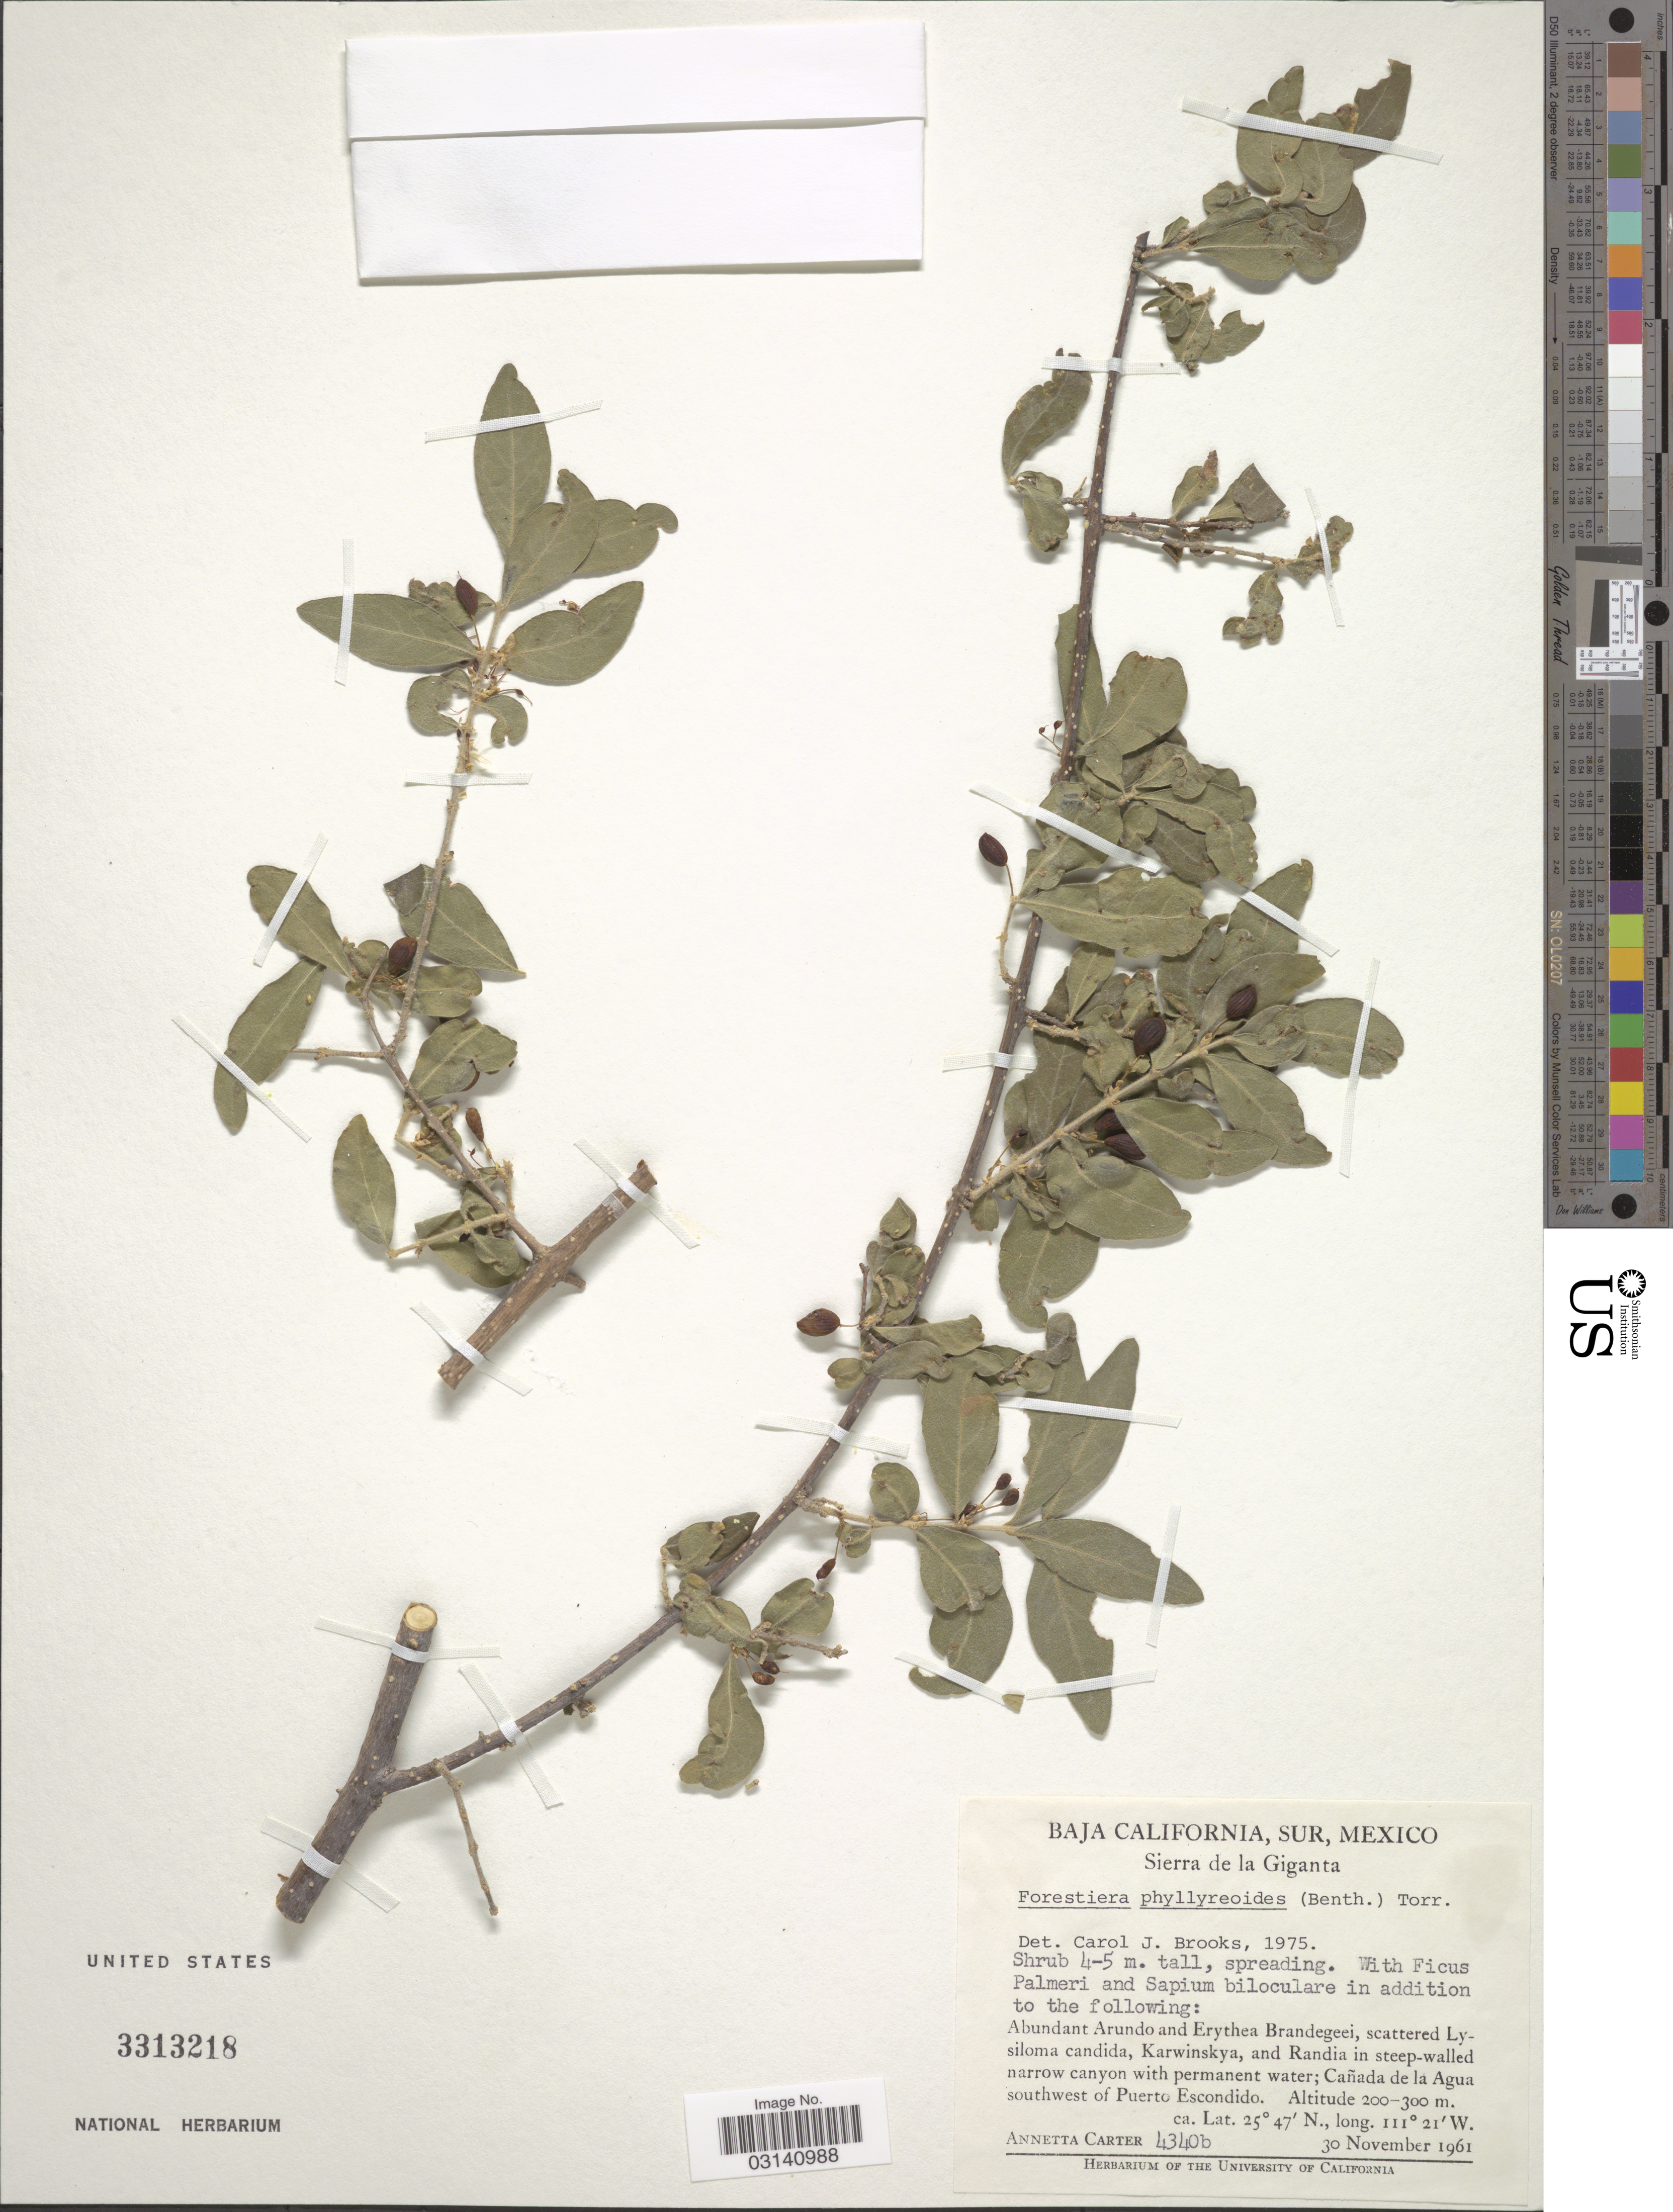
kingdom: Plantae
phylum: Tracheophyta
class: Magnoliopsida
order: Lamiales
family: Oleaceae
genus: Forestiera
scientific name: Forestiera phillyreoides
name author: (Benth.) Torr.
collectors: A. Carter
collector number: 4340b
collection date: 1961-11-30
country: Mexico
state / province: Baja California Sur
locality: Sierra de la Giganta. Cañada de la Agua southwest of Puerto Escondido.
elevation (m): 200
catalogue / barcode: US 3313218